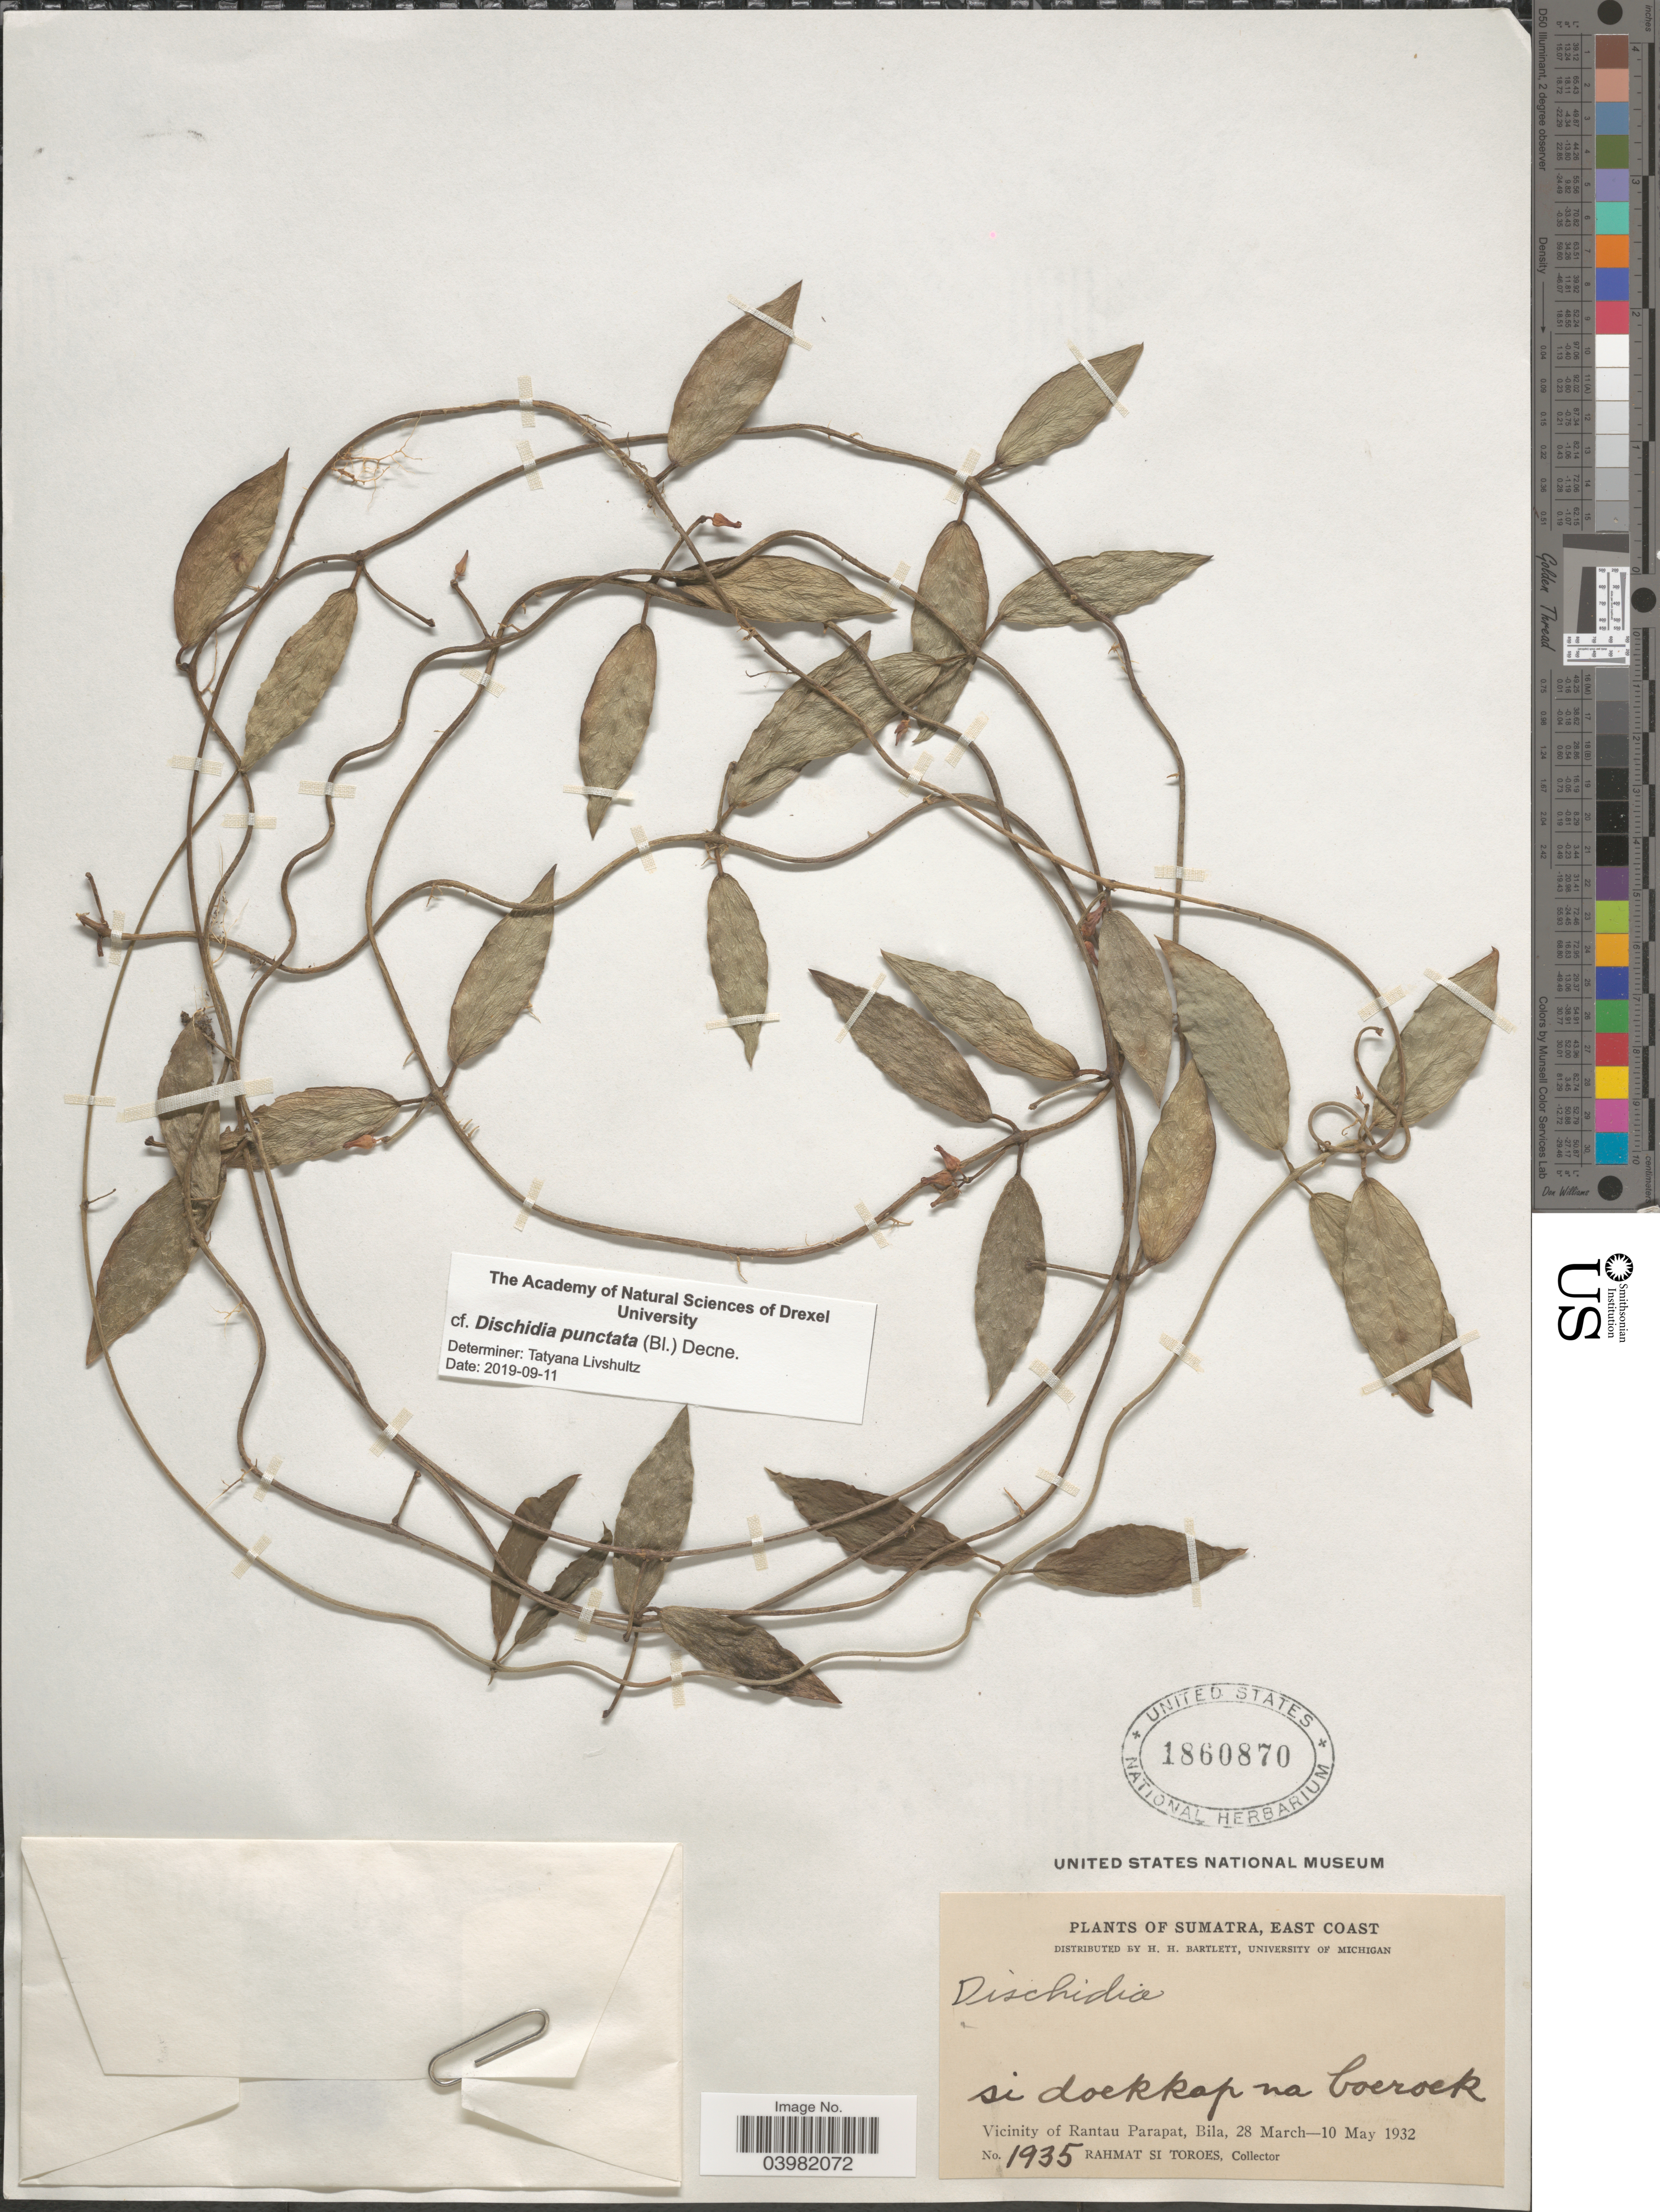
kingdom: Plantae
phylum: Tracheophyta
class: Magnoliopsida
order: Gentianales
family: Apocynaceae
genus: Dischidia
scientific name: Dischidia punctata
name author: (Bl.) Decne.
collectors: Rahmat Si Boeea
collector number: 1935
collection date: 1932-03-28/1932-05-10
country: Indonesia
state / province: Sumatra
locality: East Coast. Vicinity of Rantau Parapat, Bila.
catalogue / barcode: US 1860870